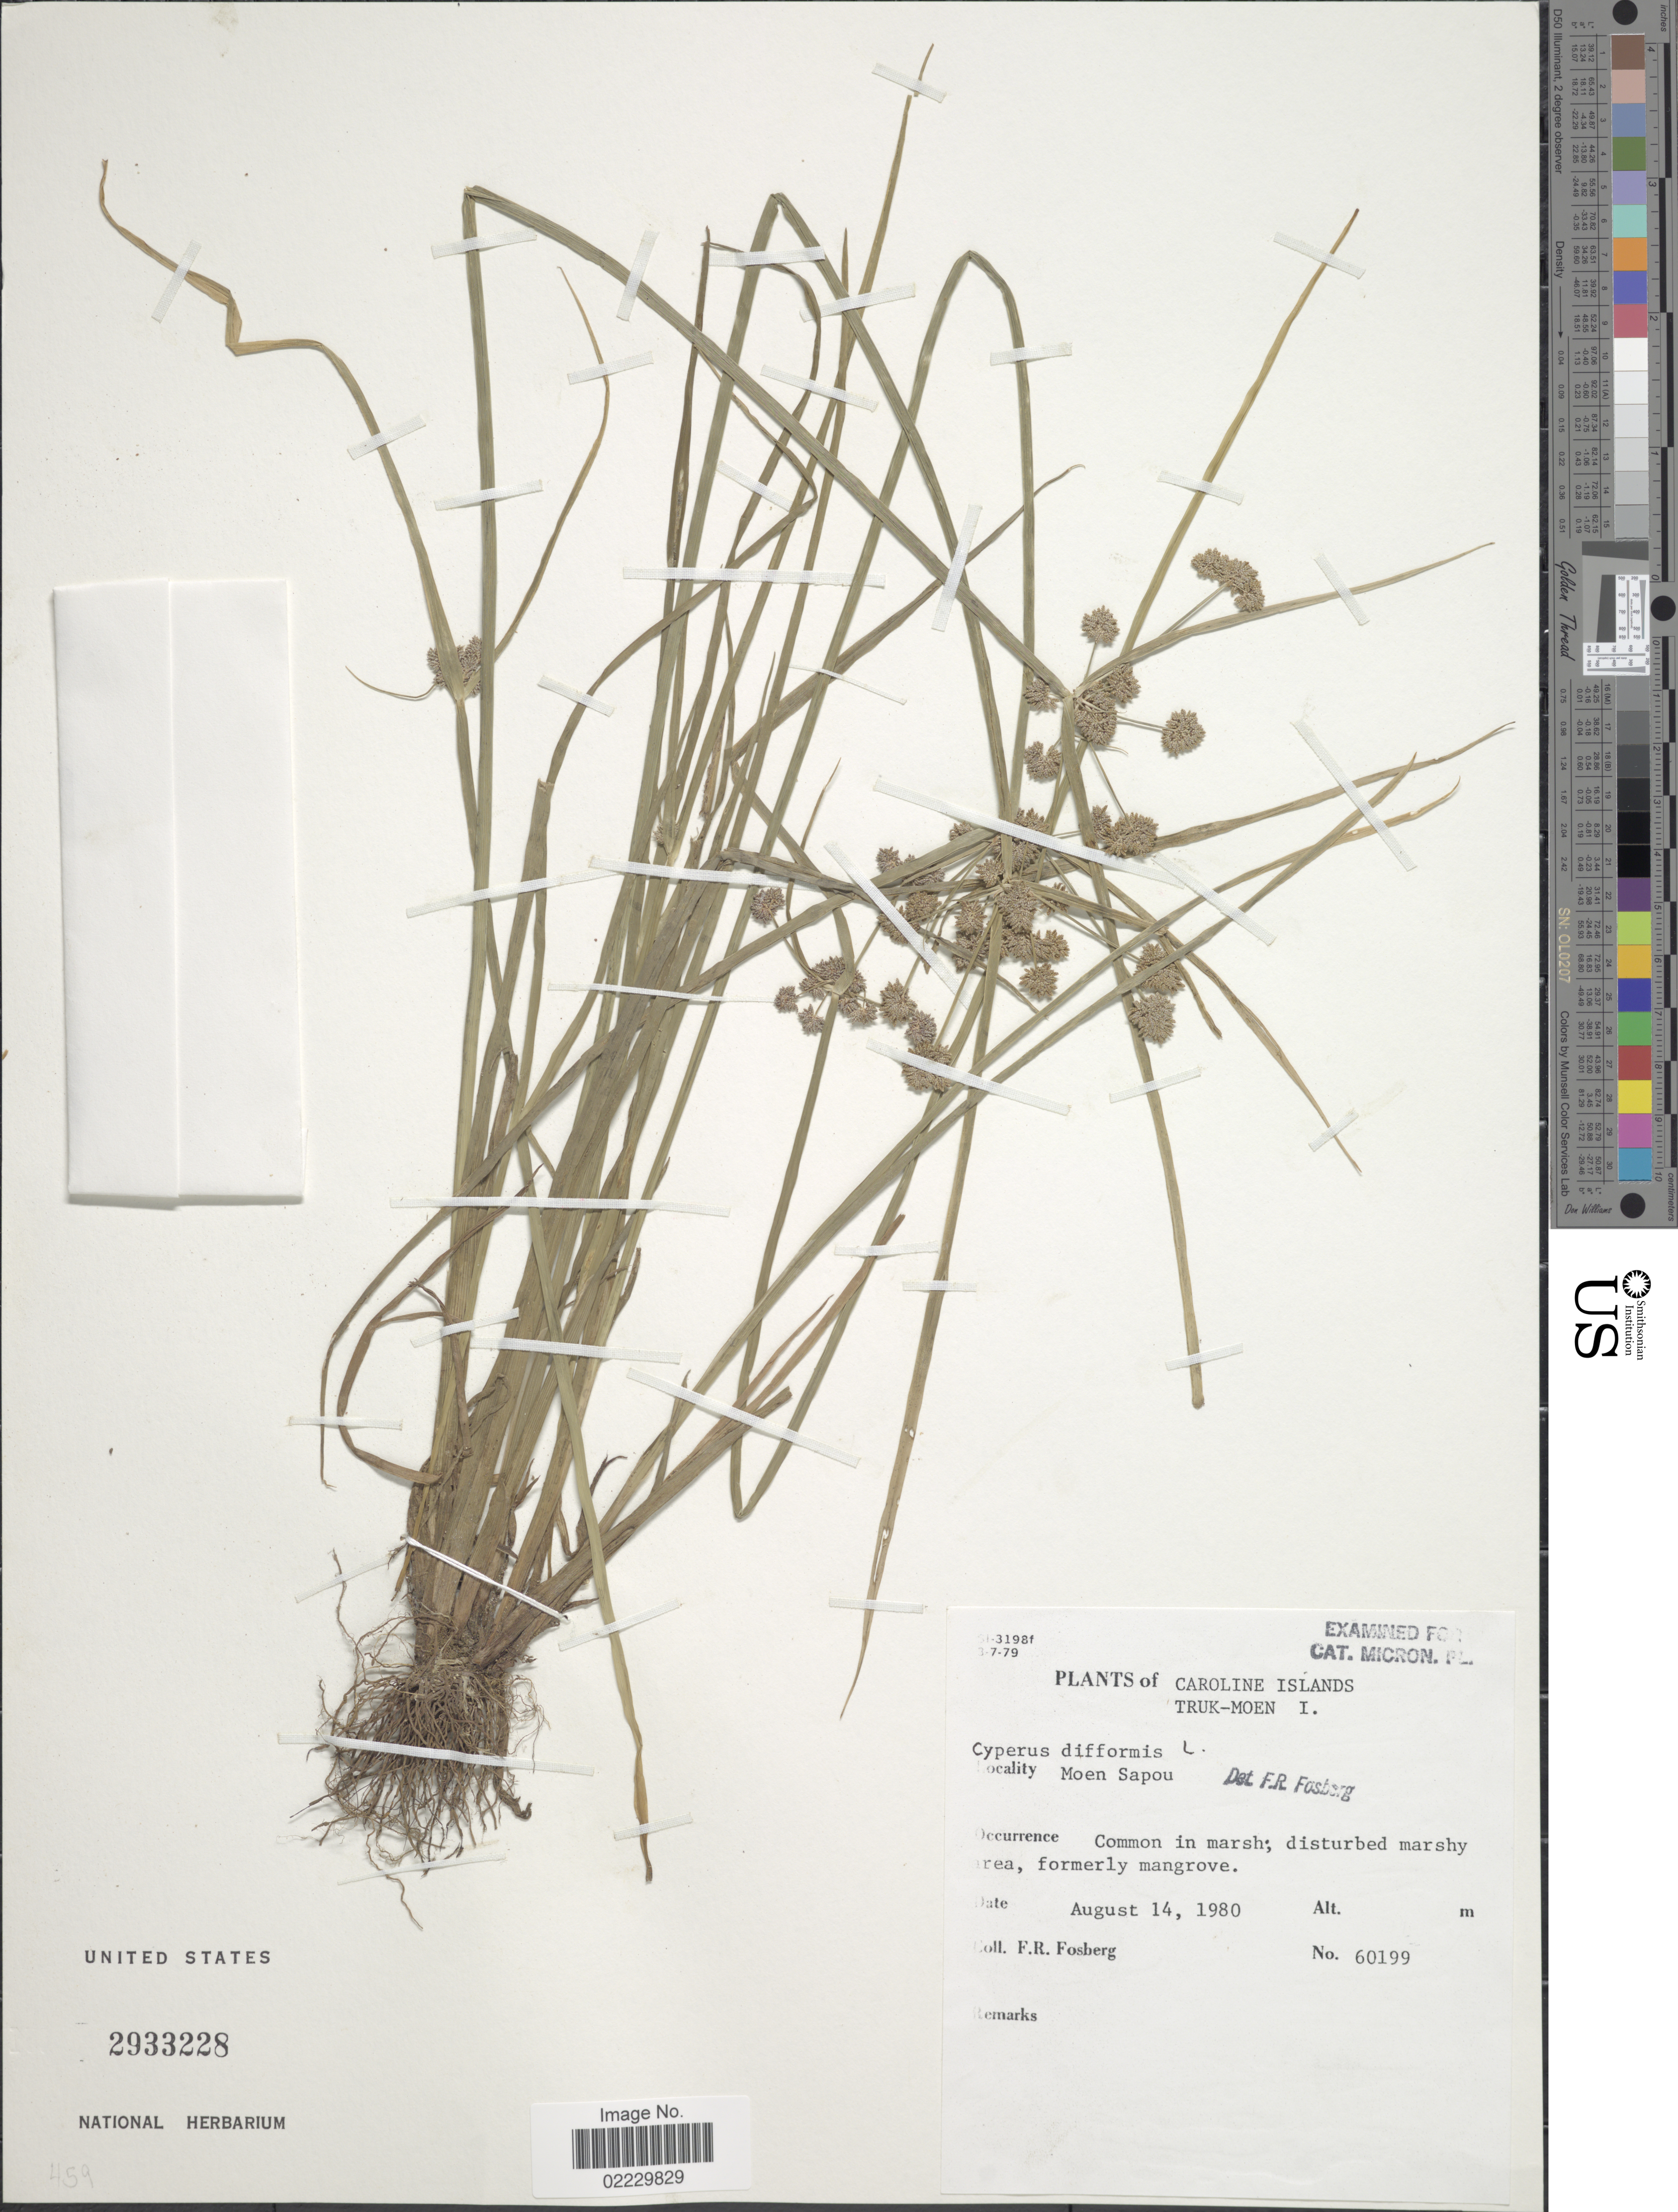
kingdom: Plantae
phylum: Tracheophyta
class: Liliopsida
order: Poales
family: Cyperaceae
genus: Cyperus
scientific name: Cyperus difformis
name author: L.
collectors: F. R. Fosberg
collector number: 60199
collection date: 1980-08-14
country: Micronesia, Federated States of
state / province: Truk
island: Moen [Wono]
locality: Caroline Islands. Truk- Moen I. Moen Sapou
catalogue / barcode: US 2933228